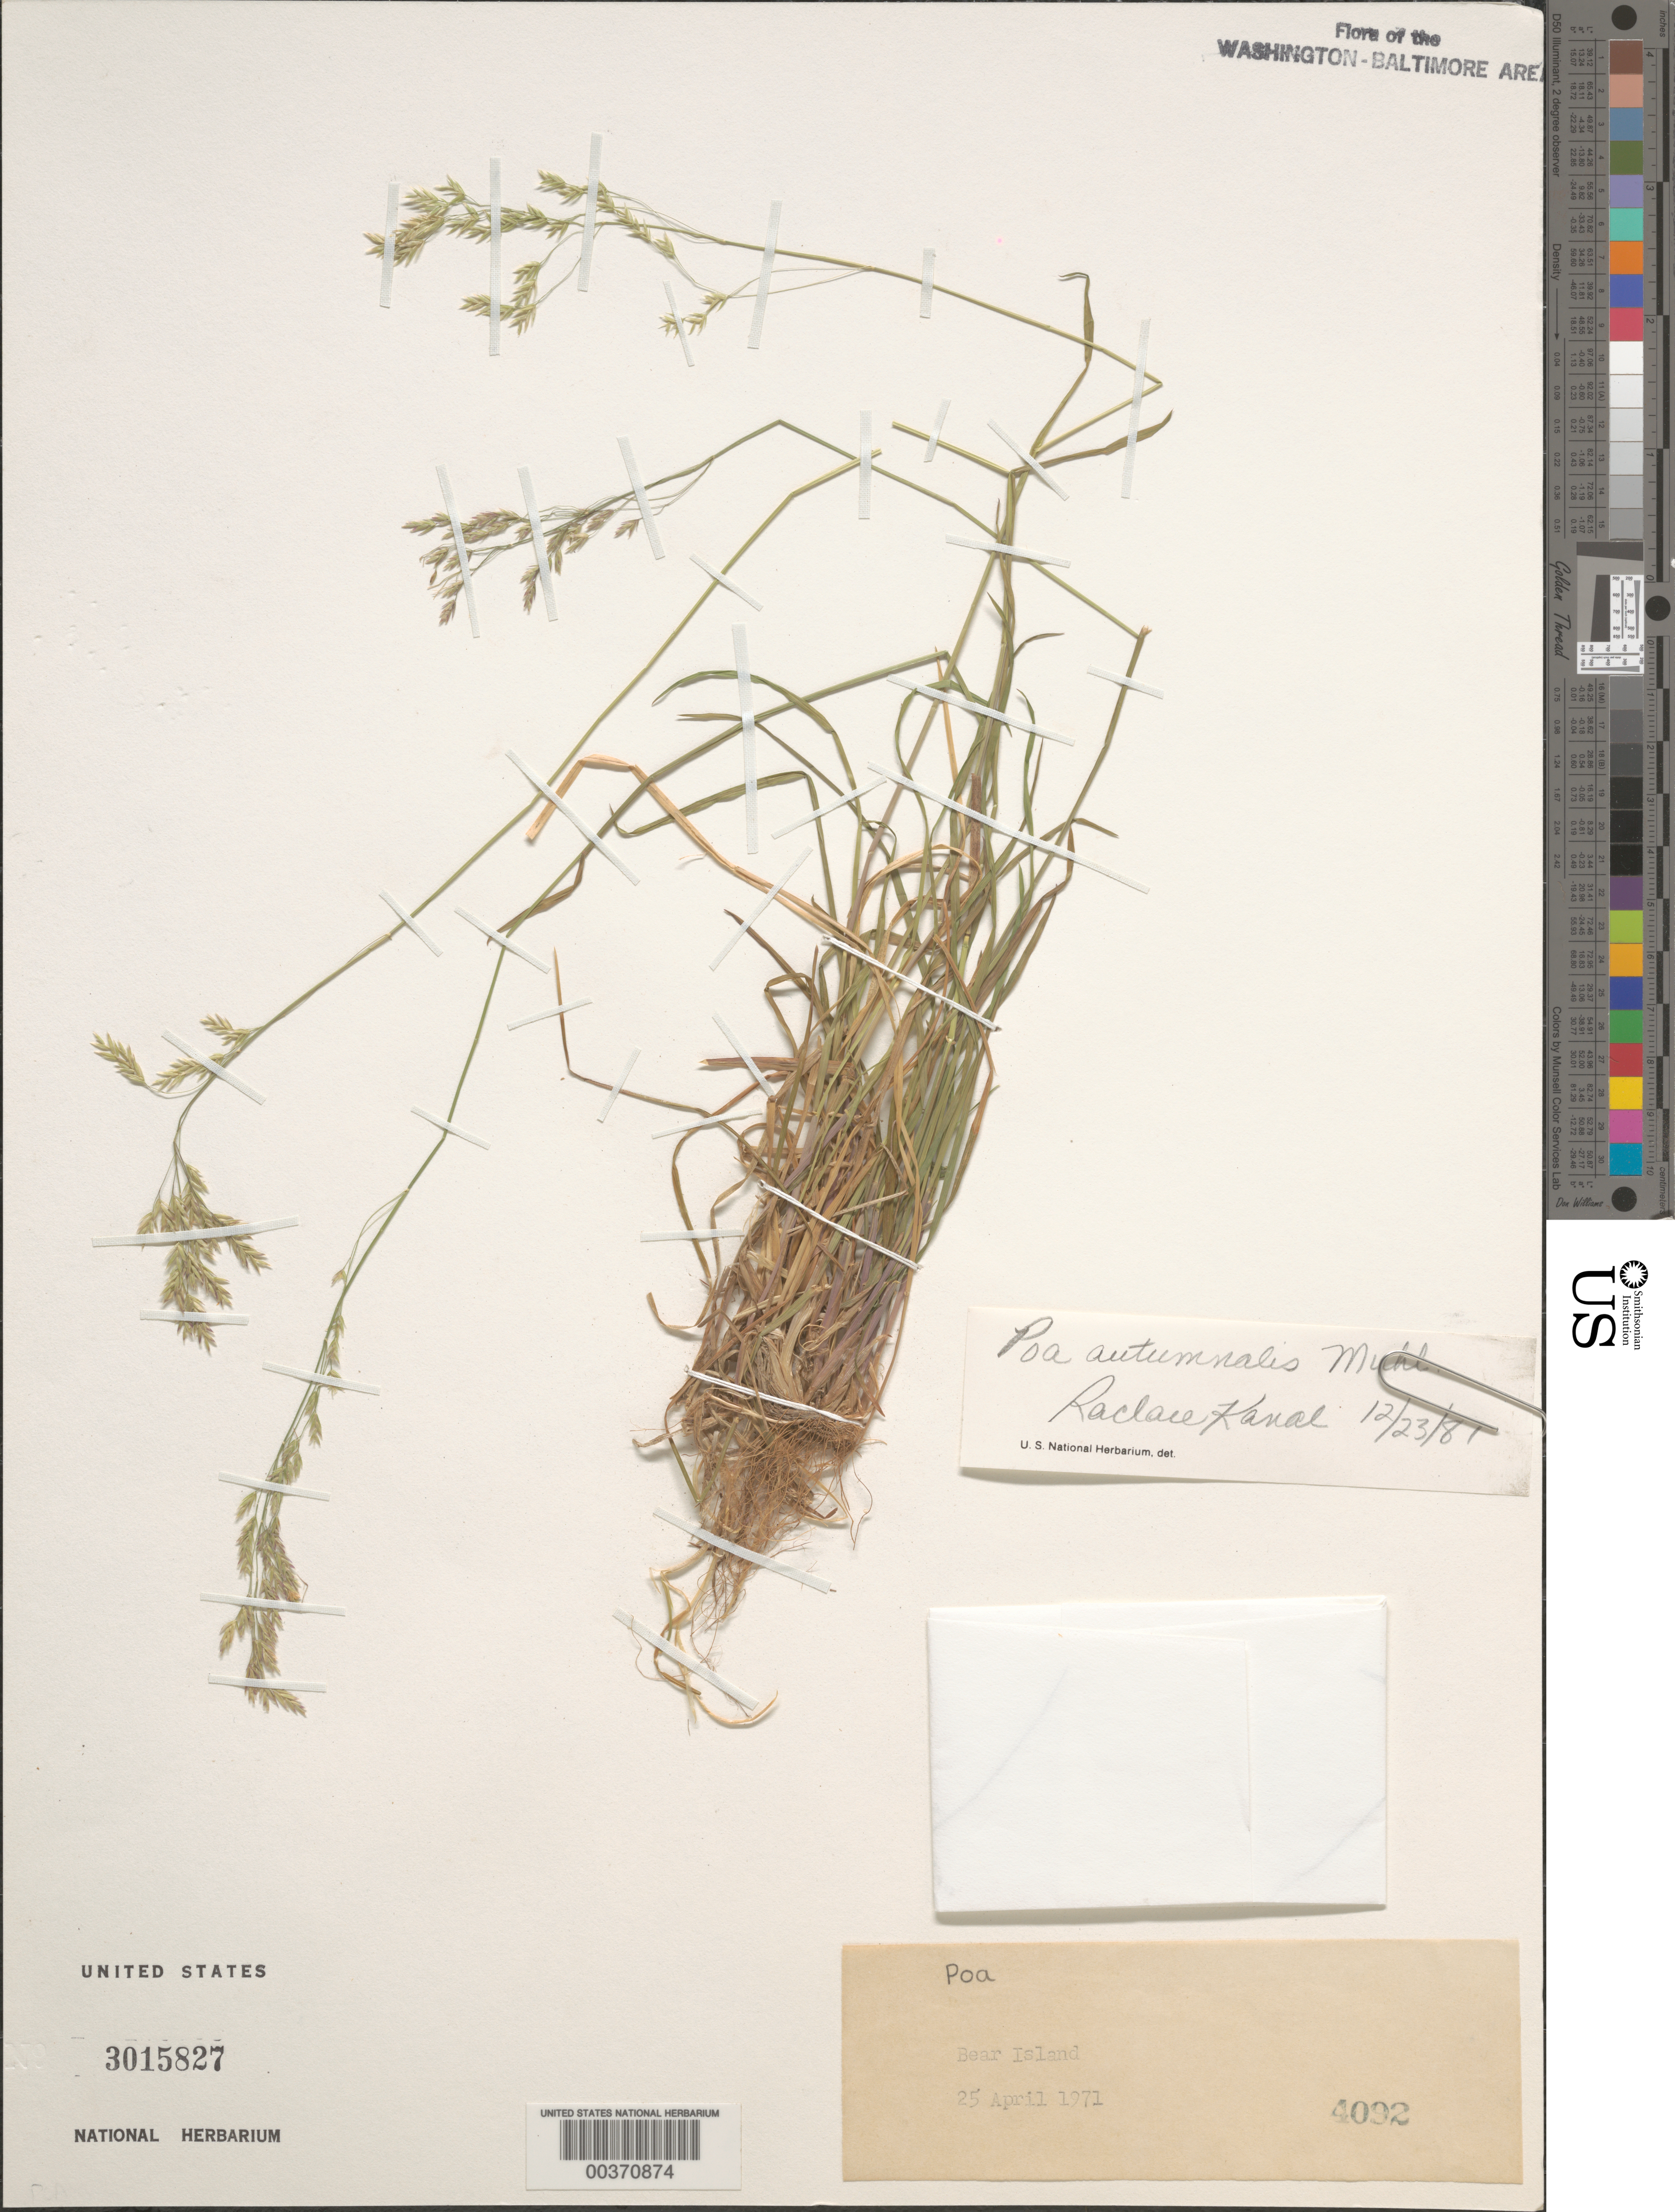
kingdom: Plantae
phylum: Tracheophyta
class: Liliopsida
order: Poales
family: Poaceae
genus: Poa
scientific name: Poa autumnalis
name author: Muhl. ex Elliott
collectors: E. E. Terrell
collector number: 4092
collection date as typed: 25 Apr 1971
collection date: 1971-04-25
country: United States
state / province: Maryland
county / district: Montgomery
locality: Bear Island C. & O. Canal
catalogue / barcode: US 3015827